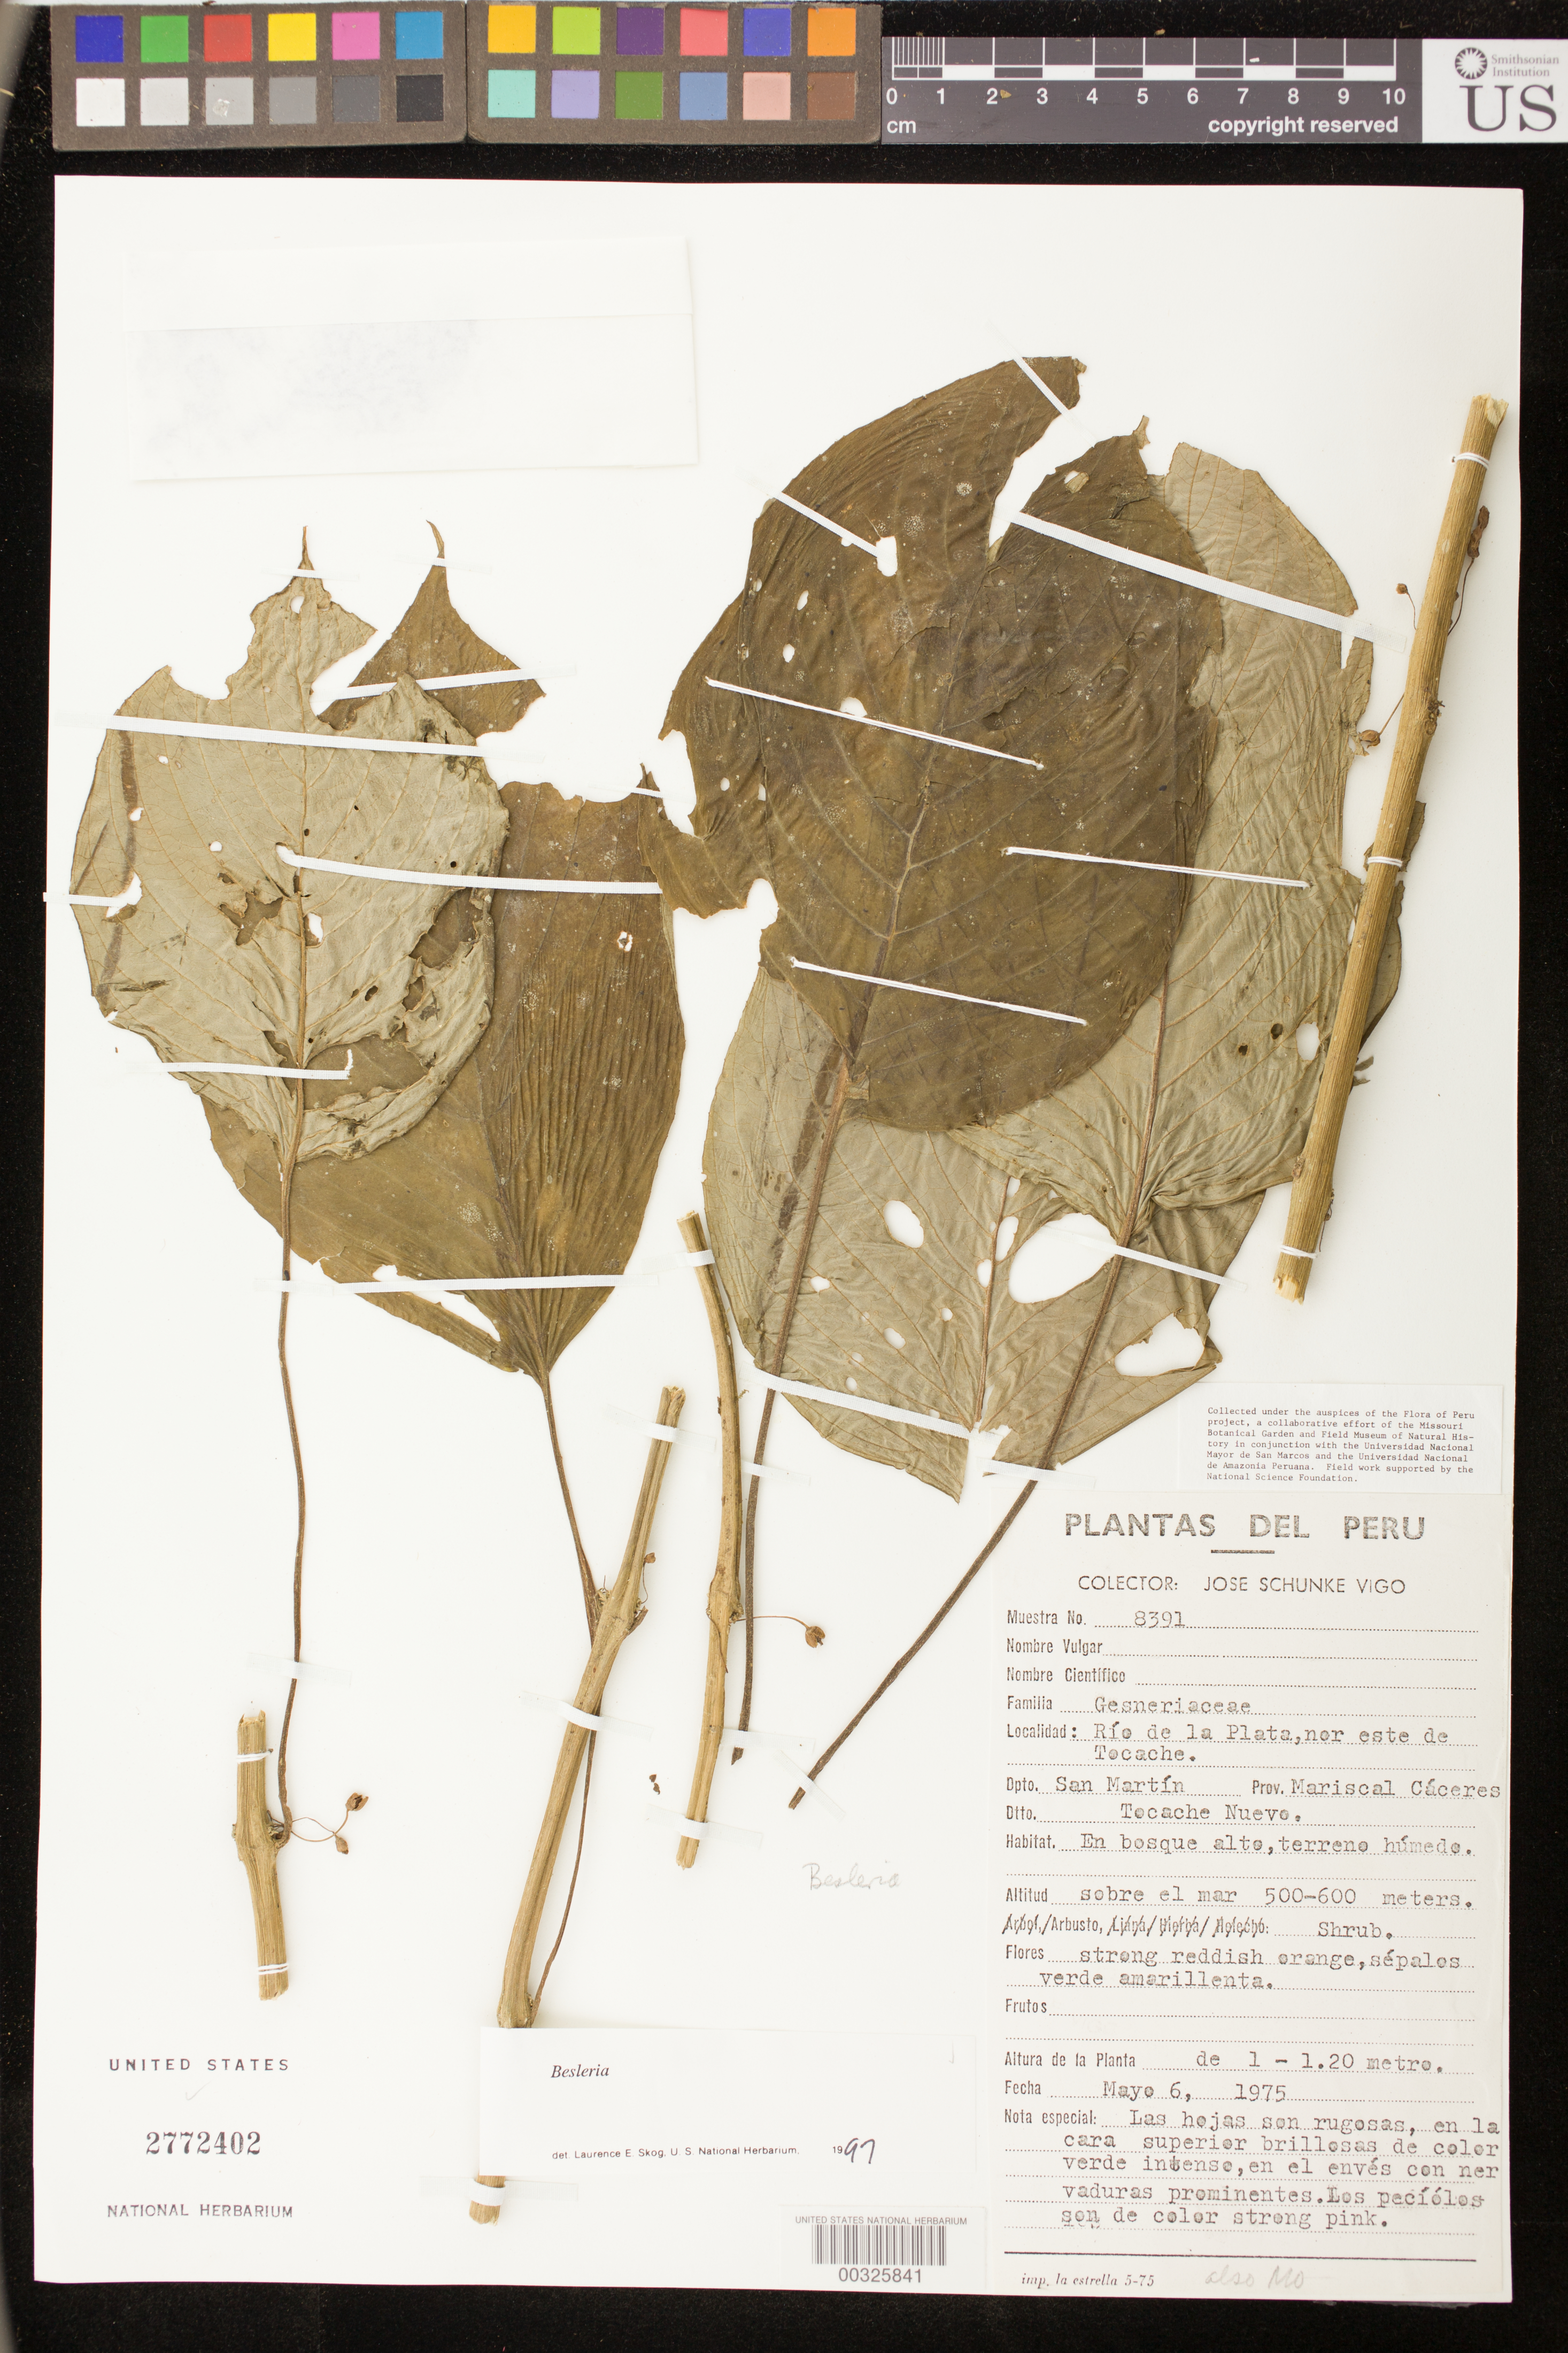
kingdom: Plantae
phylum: Tracheophyta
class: Magnoliopsida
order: Lamiales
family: Gesneriaceae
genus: Besleria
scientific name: Besleria sp.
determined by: Skog, Laurence E.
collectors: J. Schunke Vigo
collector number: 8391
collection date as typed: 06 May 1975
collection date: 1975-05-06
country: Peru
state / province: San Martín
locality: Prov. Mariscal Cáceres, Dtto. Tocache Nuevo; Río de la Plata, nor este de Tocache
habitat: En bosque alto, terreno húmedo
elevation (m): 500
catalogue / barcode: US 2772402